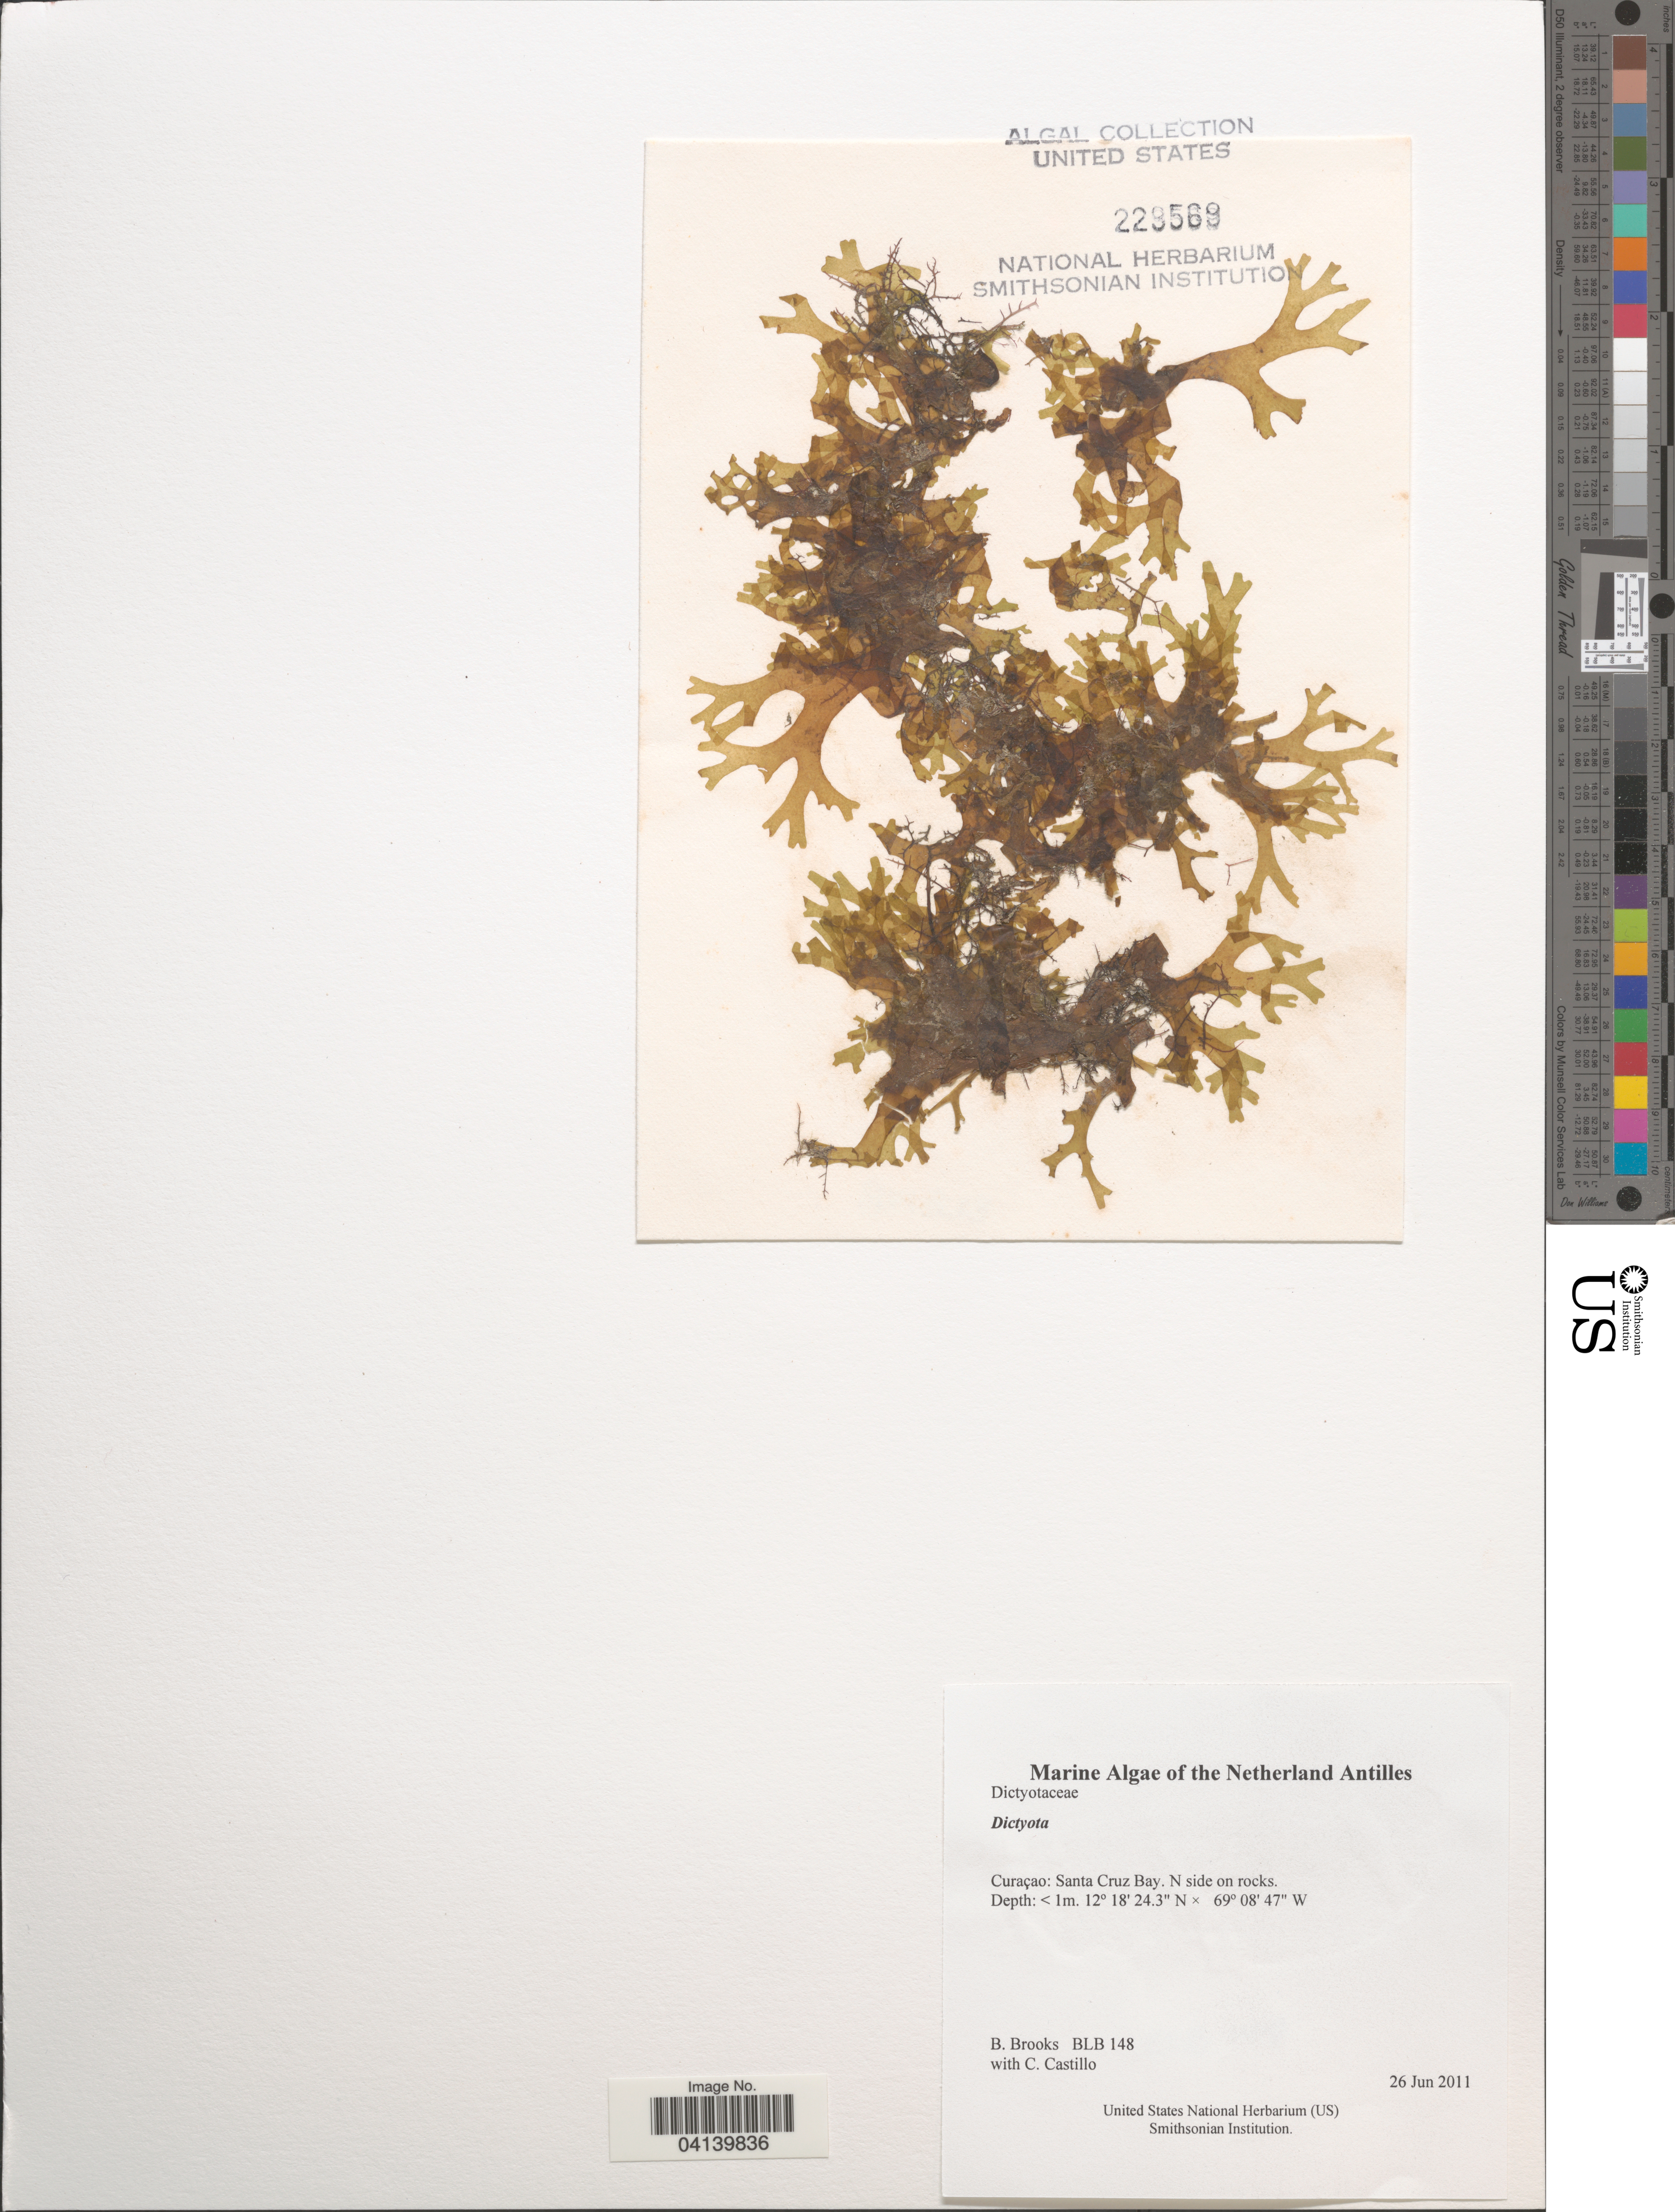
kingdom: Chromista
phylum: Ochrophyta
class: Phaeophyceae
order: Dictyotales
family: Dictyotaceae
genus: Dictyota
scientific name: Dictyota sp.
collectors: B. Brooks & C. Castillo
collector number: BLB 148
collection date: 2011-06-26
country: Curaçao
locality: The Netherland Antilles. Santa Cruz Bay. N side on rocks.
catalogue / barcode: US 229569